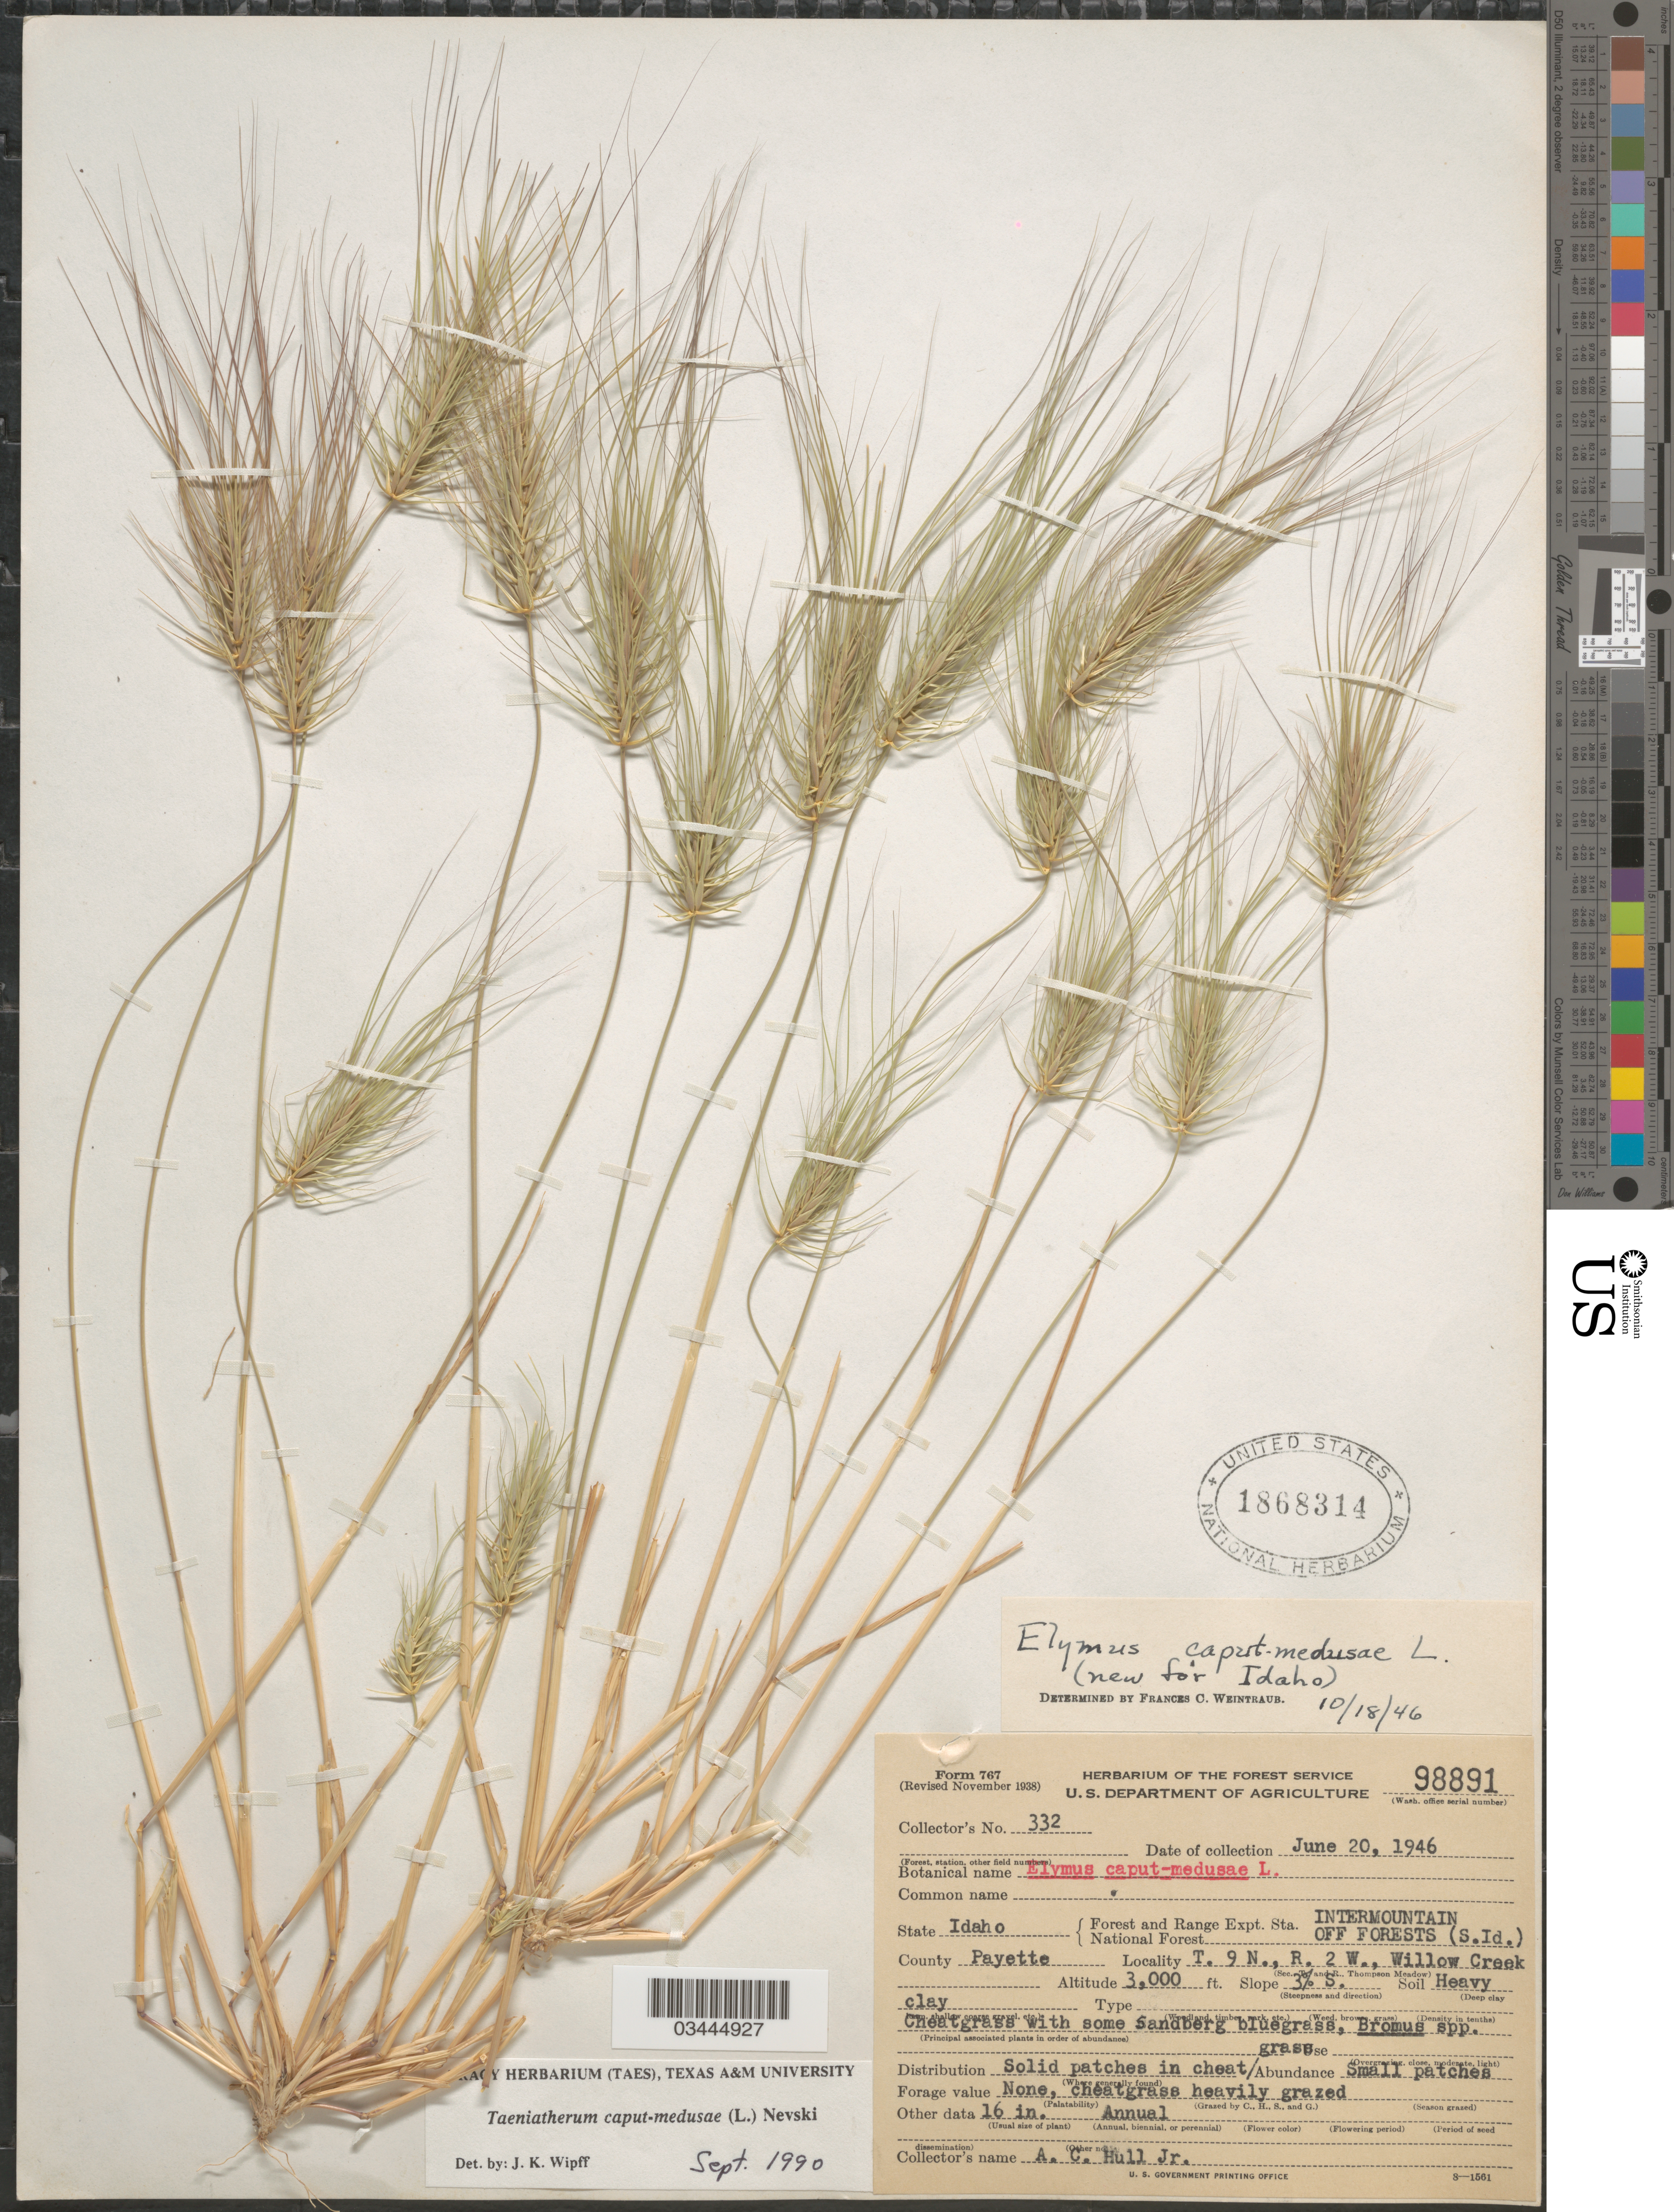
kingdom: Plantae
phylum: Tracheophyta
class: Liliopsida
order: Poales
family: Poaceae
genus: Taeniatherum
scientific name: Taeniatherum caput-medusae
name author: L.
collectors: A. Hull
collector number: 332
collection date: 1946-06-20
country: United States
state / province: Idaho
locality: Forest and Range Expt. Sta. National Forest Intermountain Off Forests (S.Id.). County Payette. T. 9 N., R. 2 W., Willow Creek.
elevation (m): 914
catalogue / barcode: US 1868314